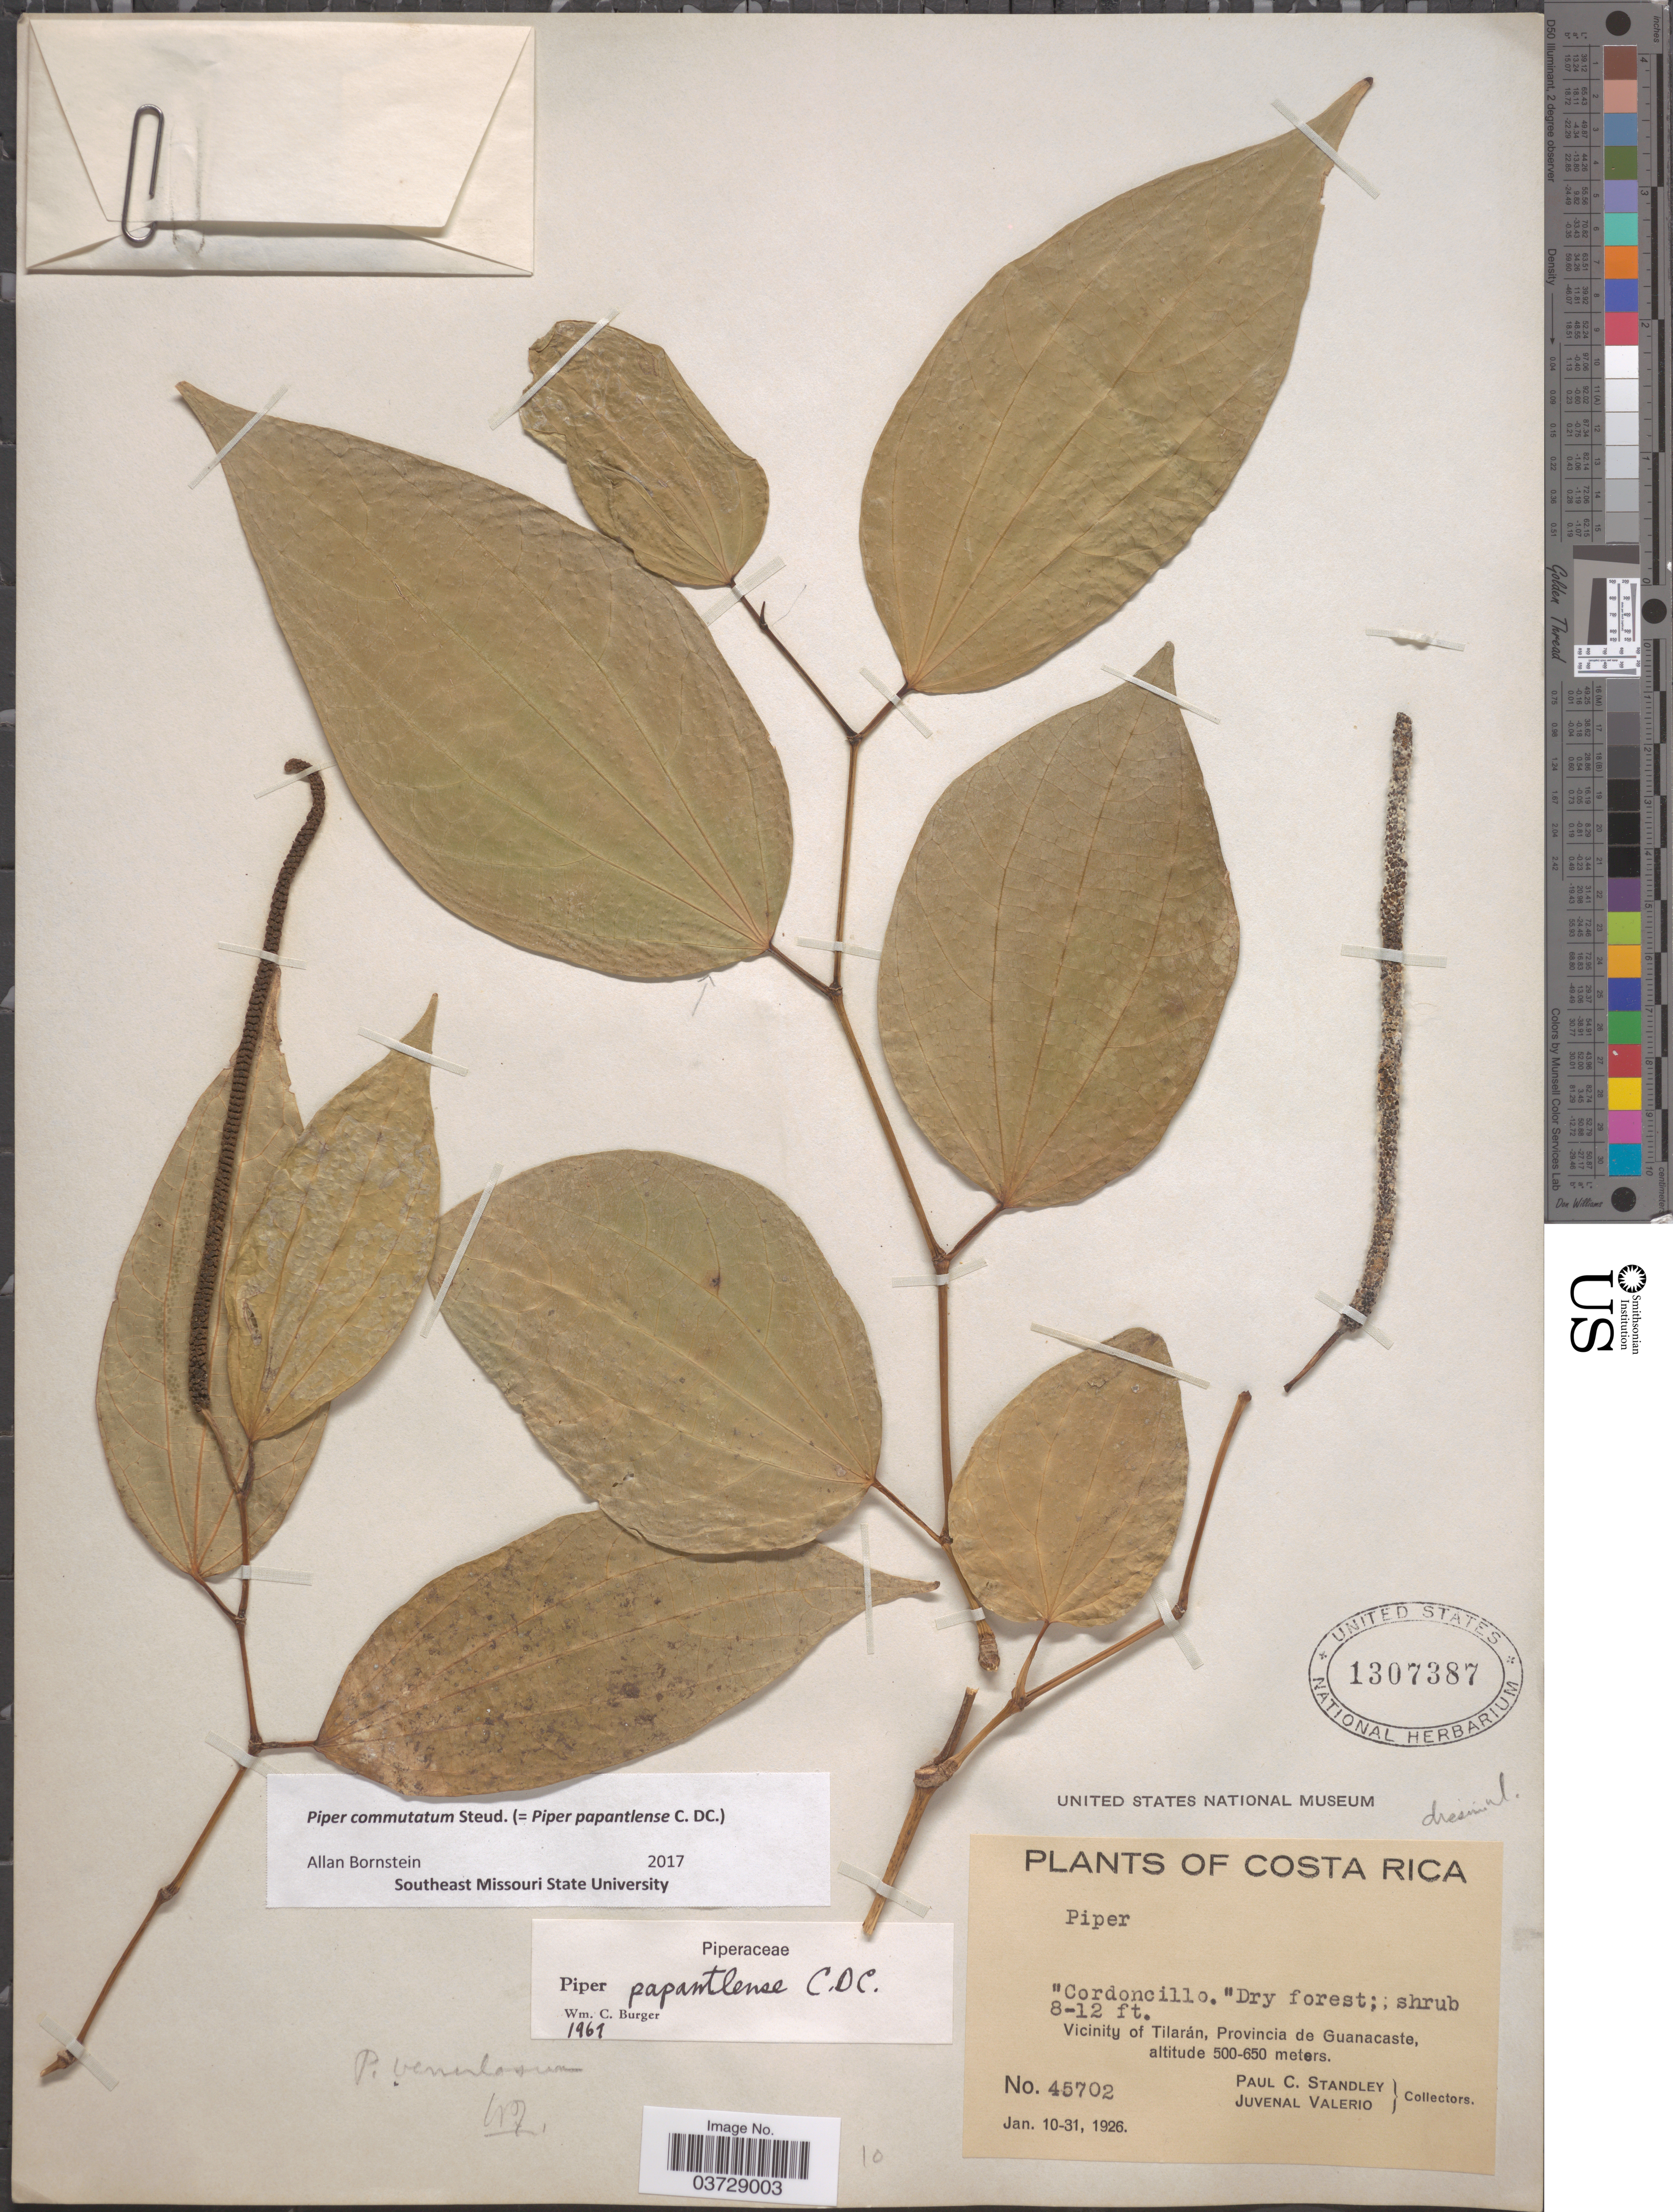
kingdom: Plantae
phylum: Tracheophyta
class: Magnoliopsida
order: Piperales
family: Piperaceae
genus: Piper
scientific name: Piper commutatum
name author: Steud.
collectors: P. C. Standley & J. Valerio R.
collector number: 45702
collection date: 1926-01-10/1926-01-31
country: Costa Rica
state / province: Guanacaste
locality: Vicinity of Tilarán.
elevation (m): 500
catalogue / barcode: US 1307387